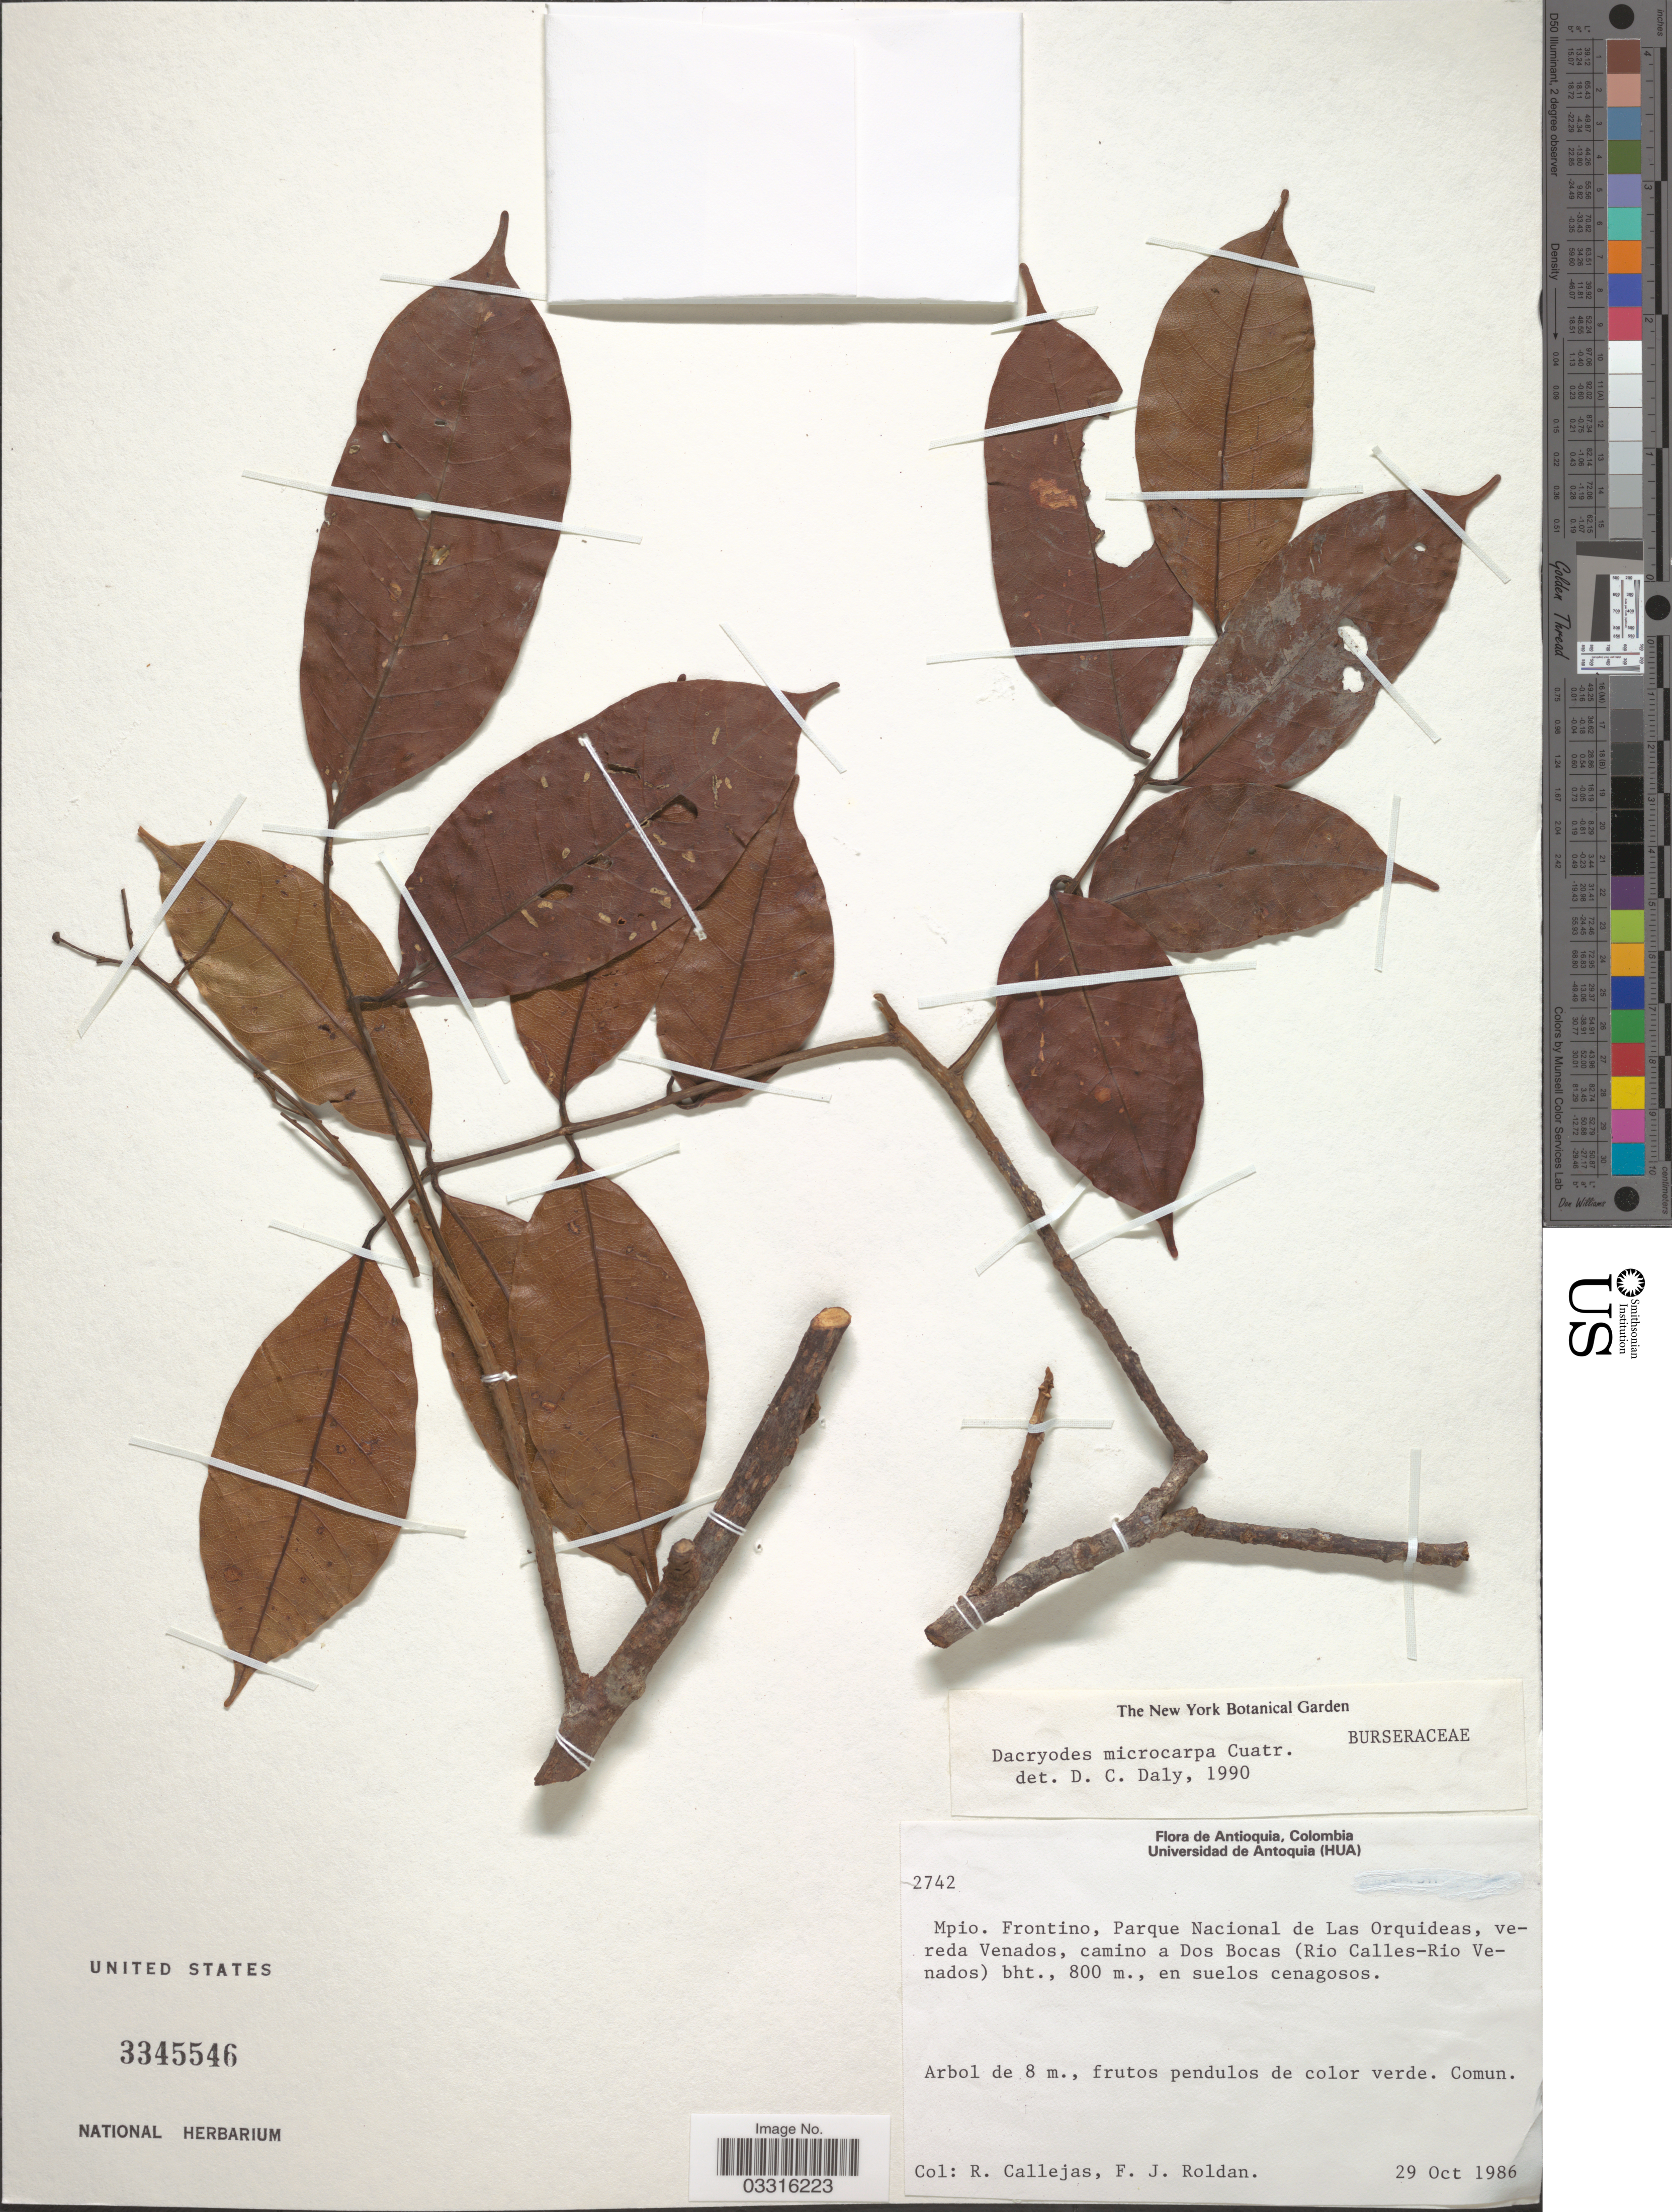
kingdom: Plantae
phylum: Tracheophyta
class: Magnoliopsida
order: Sapindales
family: Burseraceae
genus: Dacryodes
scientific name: Dacryodes microcarpa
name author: Cuatrec.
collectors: R. Callejas & F. J. Roldán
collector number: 2742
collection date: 1986-10-29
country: Colombia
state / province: Antioquia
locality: Mpio. Frontino, Parque Nacional de Las Orquideas, vereda Venados, camino a Dos Bocas (Rio Calles-Rio Venados).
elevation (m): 800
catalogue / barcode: US 3345546